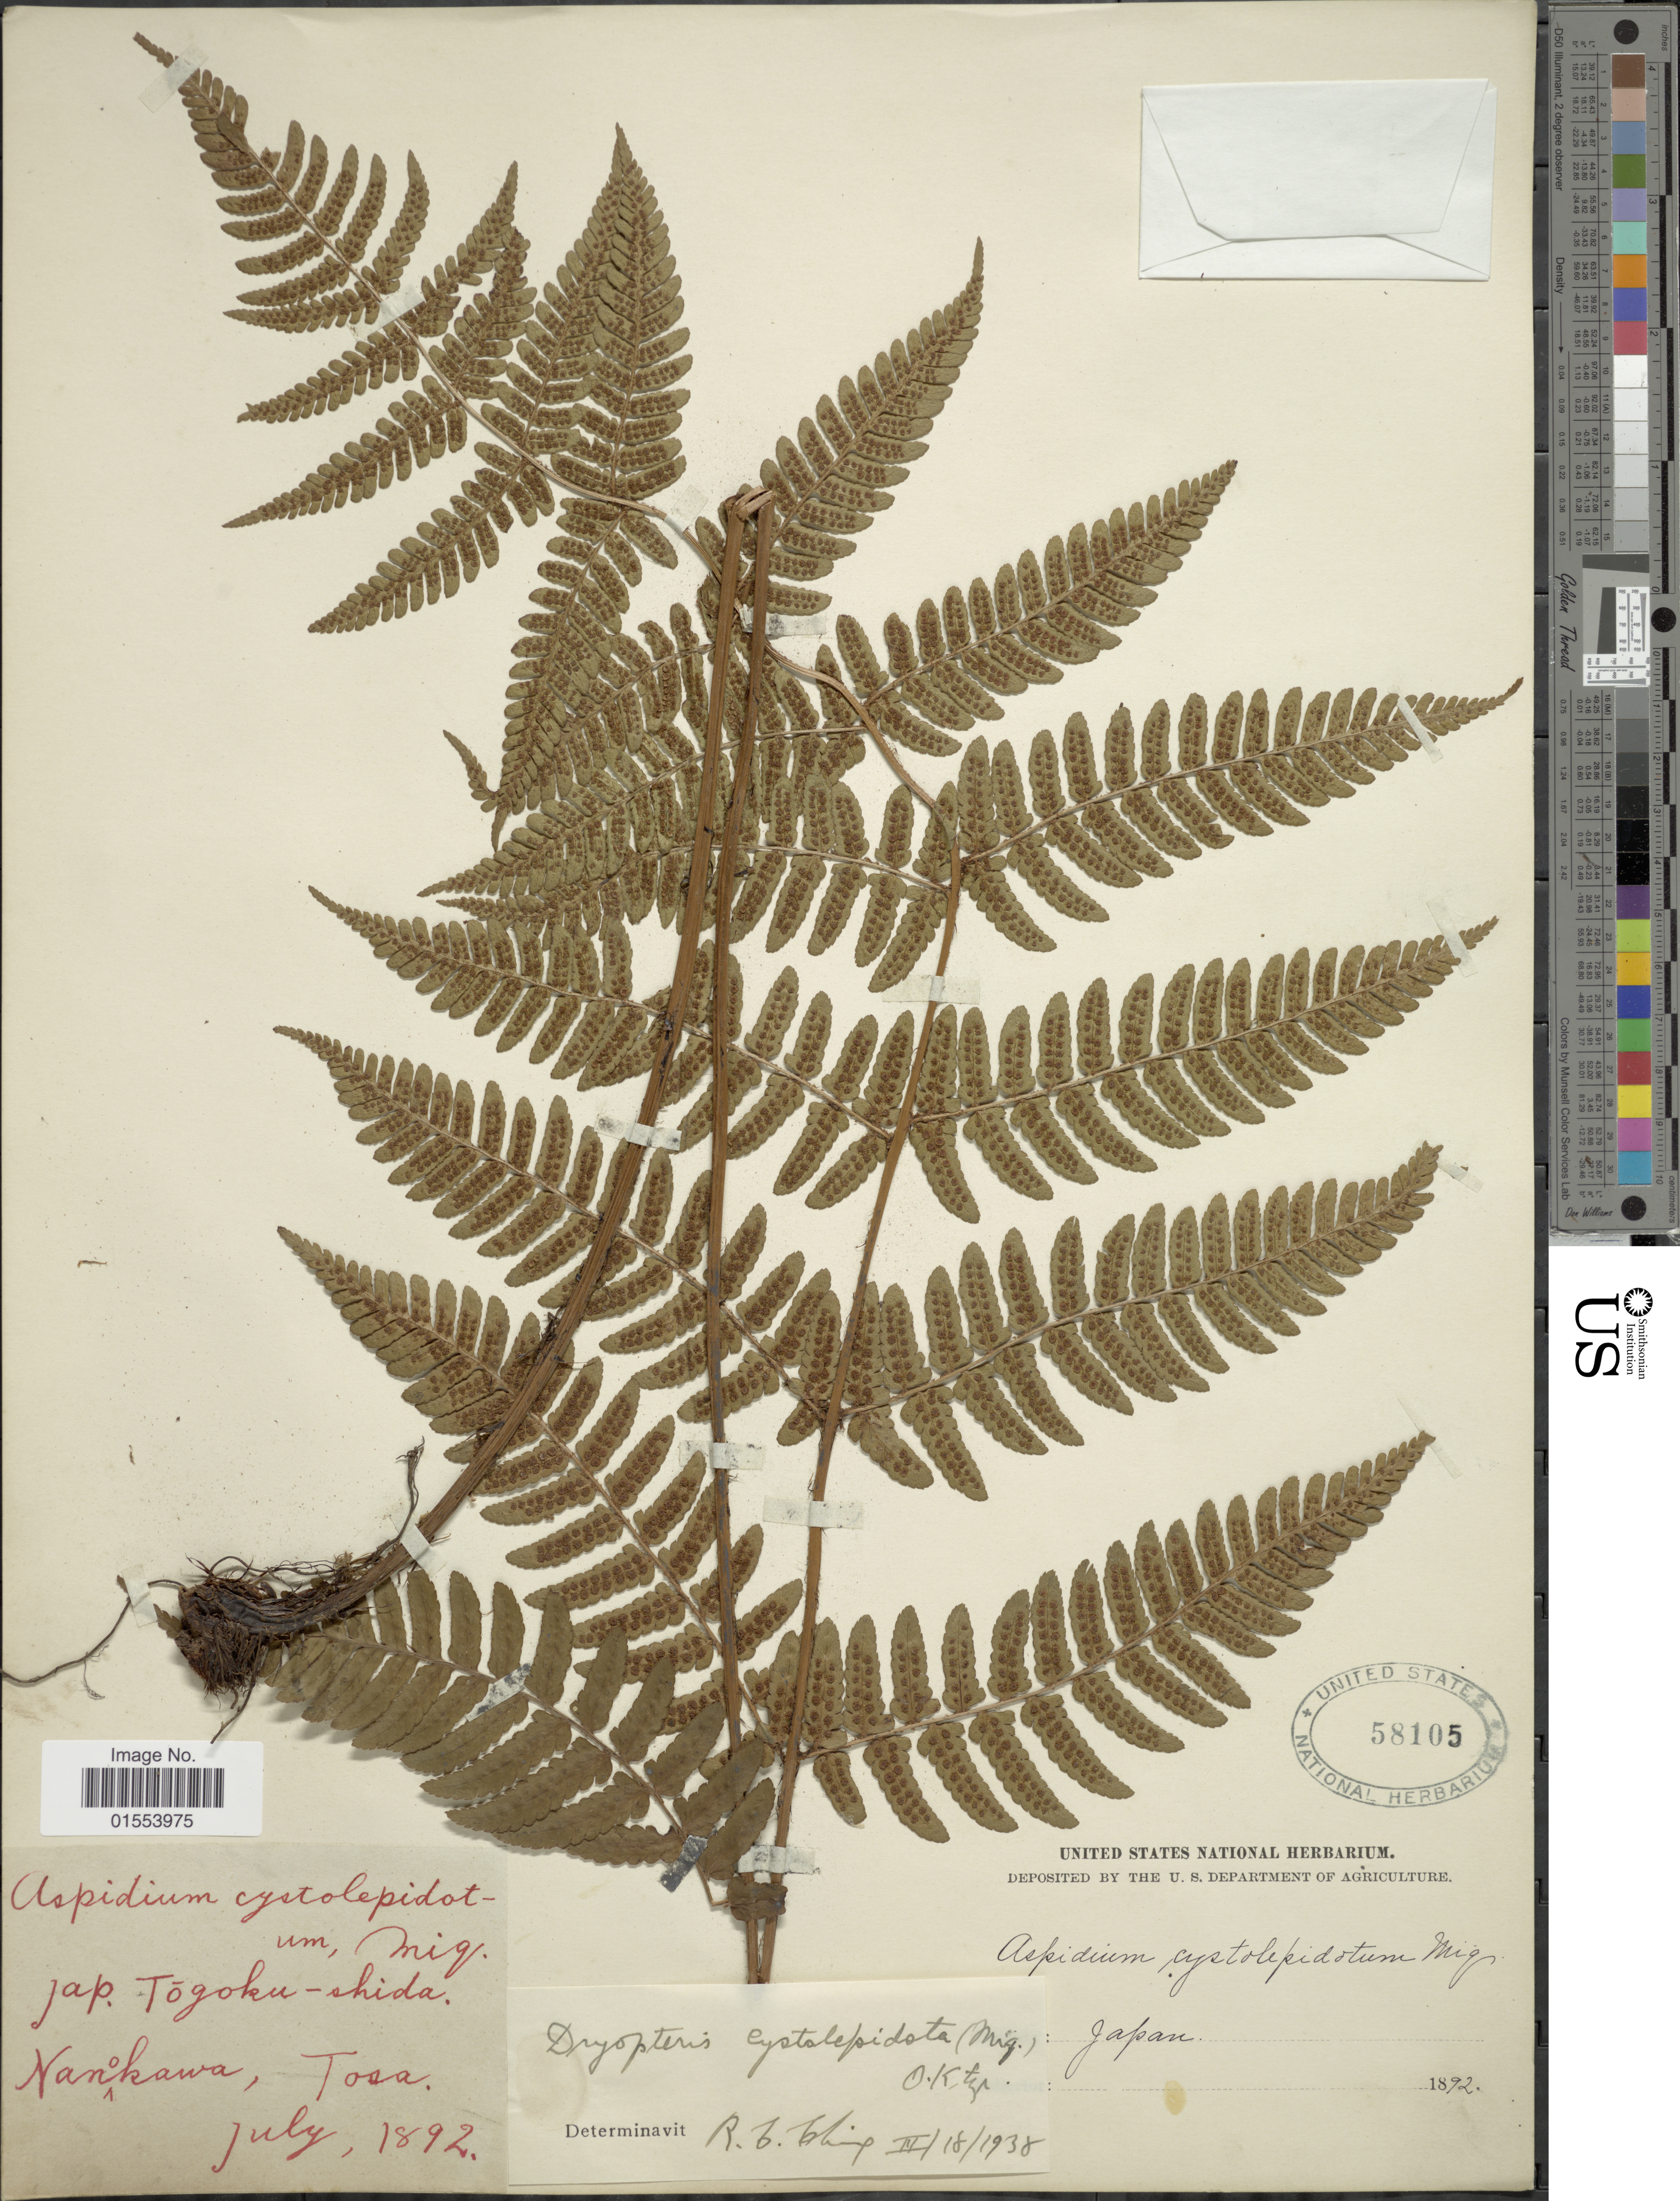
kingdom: Plantae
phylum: Tracheophyta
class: Polypodiopsida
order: Polypodiales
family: Dryopteridaceae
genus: Dryopteris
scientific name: Dryopteris cystolepidota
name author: (Miq.) C. Chr.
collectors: ex herb. United States National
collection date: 1892-07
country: Japan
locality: Japan, Nanokawa, Tosa.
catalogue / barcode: US 58105